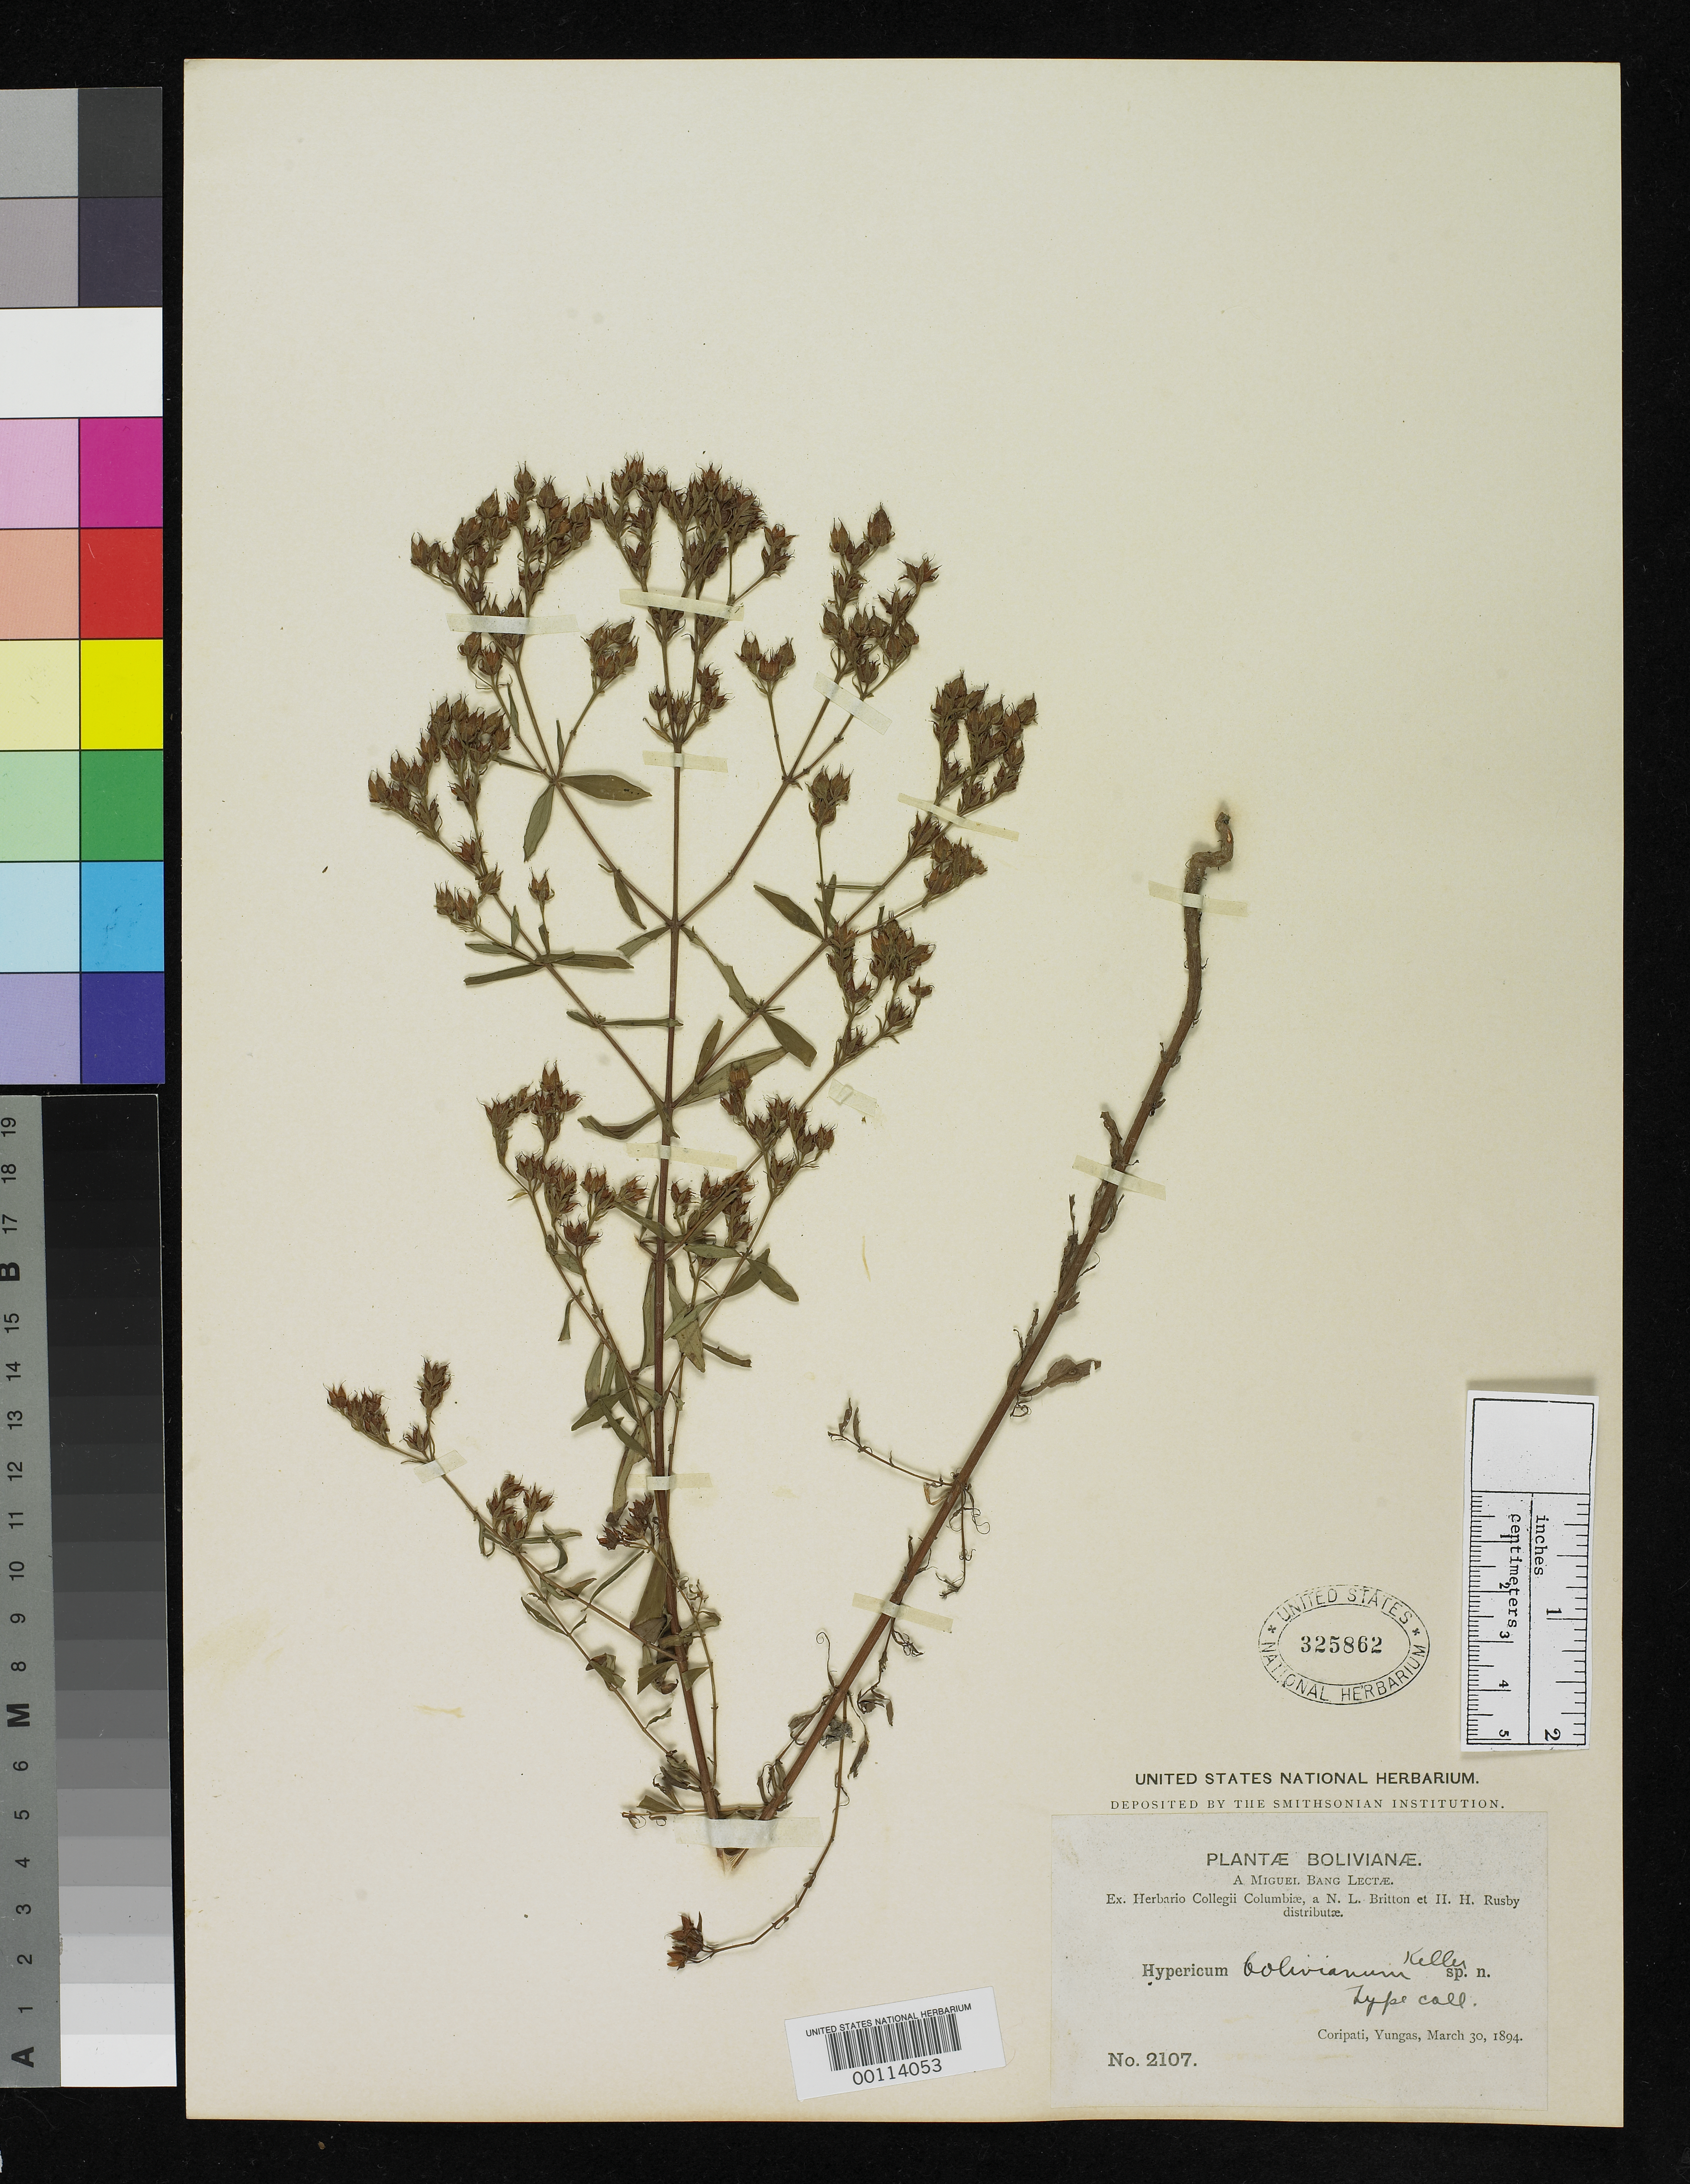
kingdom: Plantae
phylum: Tracheophyta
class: Magnoliopsida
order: Malpighiales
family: Hypericaceae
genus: Hypericum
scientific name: Hypericum stylosum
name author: Rusby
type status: Isotype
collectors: M. Bang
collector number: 2107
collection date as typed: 30 Mar 1894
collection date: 1894-03-30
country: Bolivia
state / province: La Paz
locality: Coripati.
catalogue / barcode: US 325862